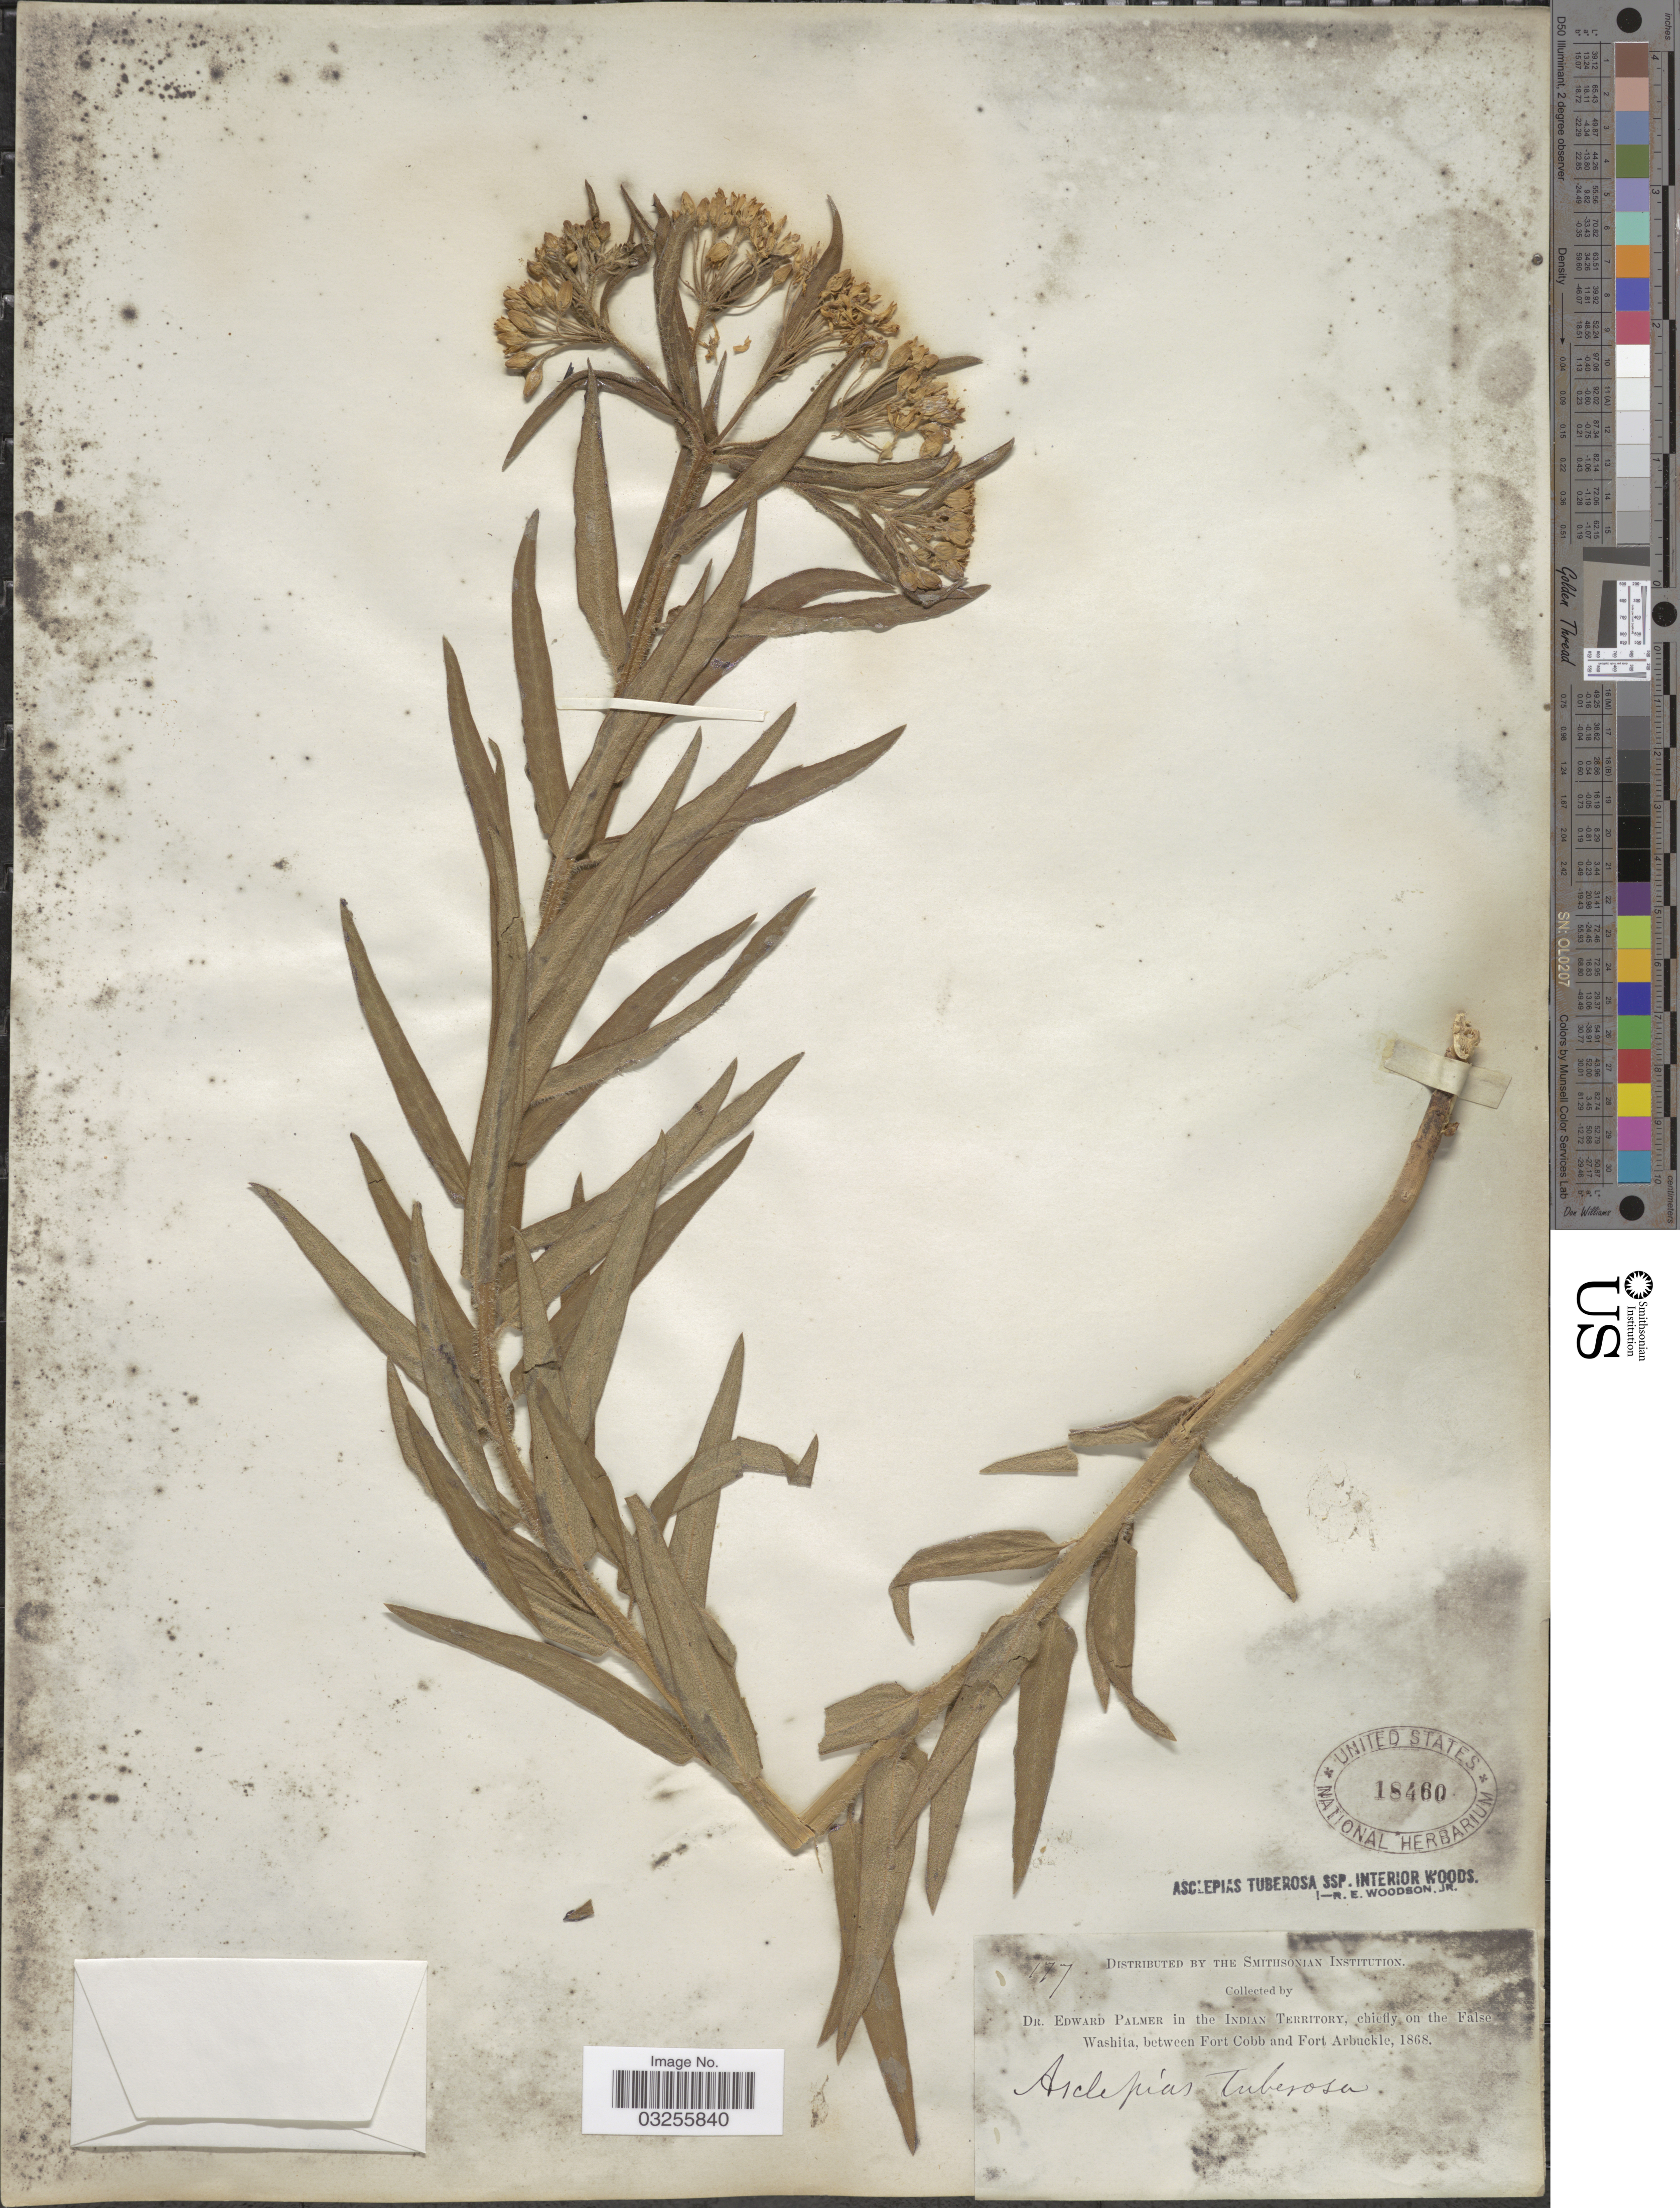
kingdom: Plantae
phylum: Tracheophyta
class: Magnoliopsida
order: Gentianales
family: Apocynaceae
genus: Asclepias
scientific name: Asclepias tuberosa subsp. interior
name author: Woodson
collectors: E. Palmer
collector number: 177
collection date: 1868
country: United States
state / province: Oklahoma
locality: In the Indian Territory, chiefly on the False Washita, between Fort Cobb and Fort Arbuckle.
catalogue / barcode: US 18460